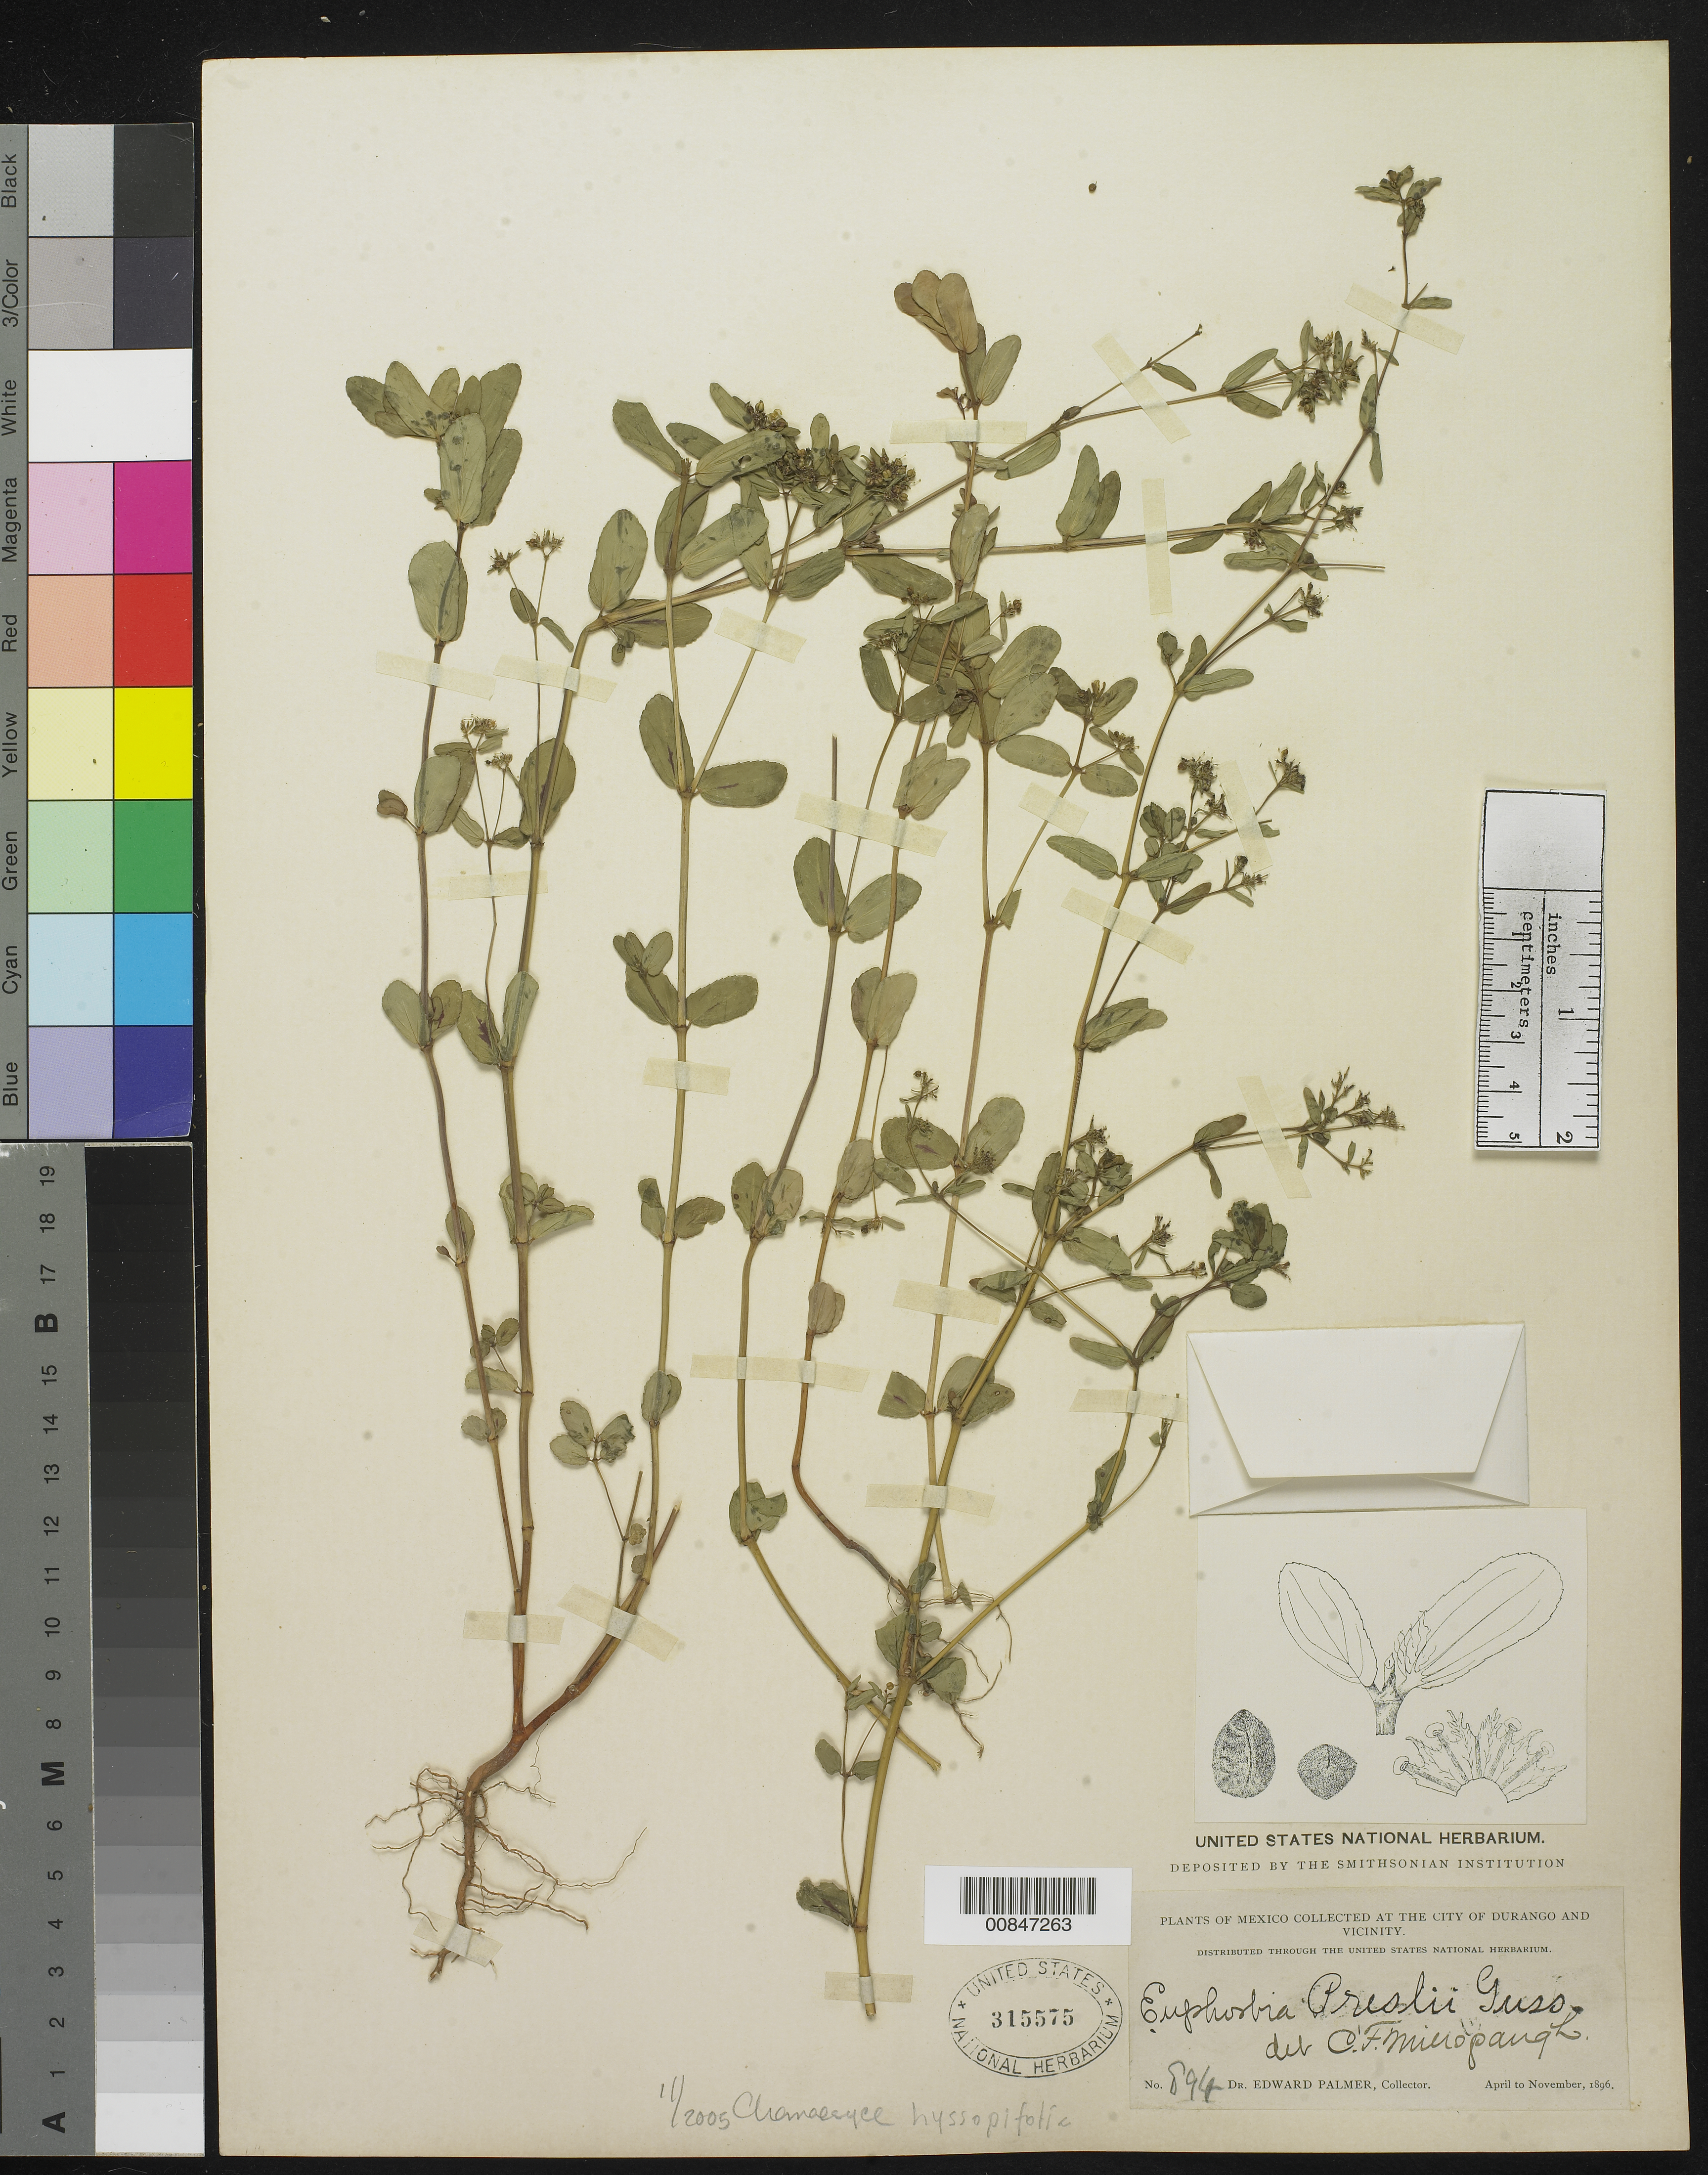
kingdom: Plantae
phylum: Tracheophyta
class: Magnoliopsida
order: Malpighiales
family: Euphorbiaceae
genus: Euphorbia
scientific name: Euphorbia hyssopifolia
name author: L.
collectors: E. Palmer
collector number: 894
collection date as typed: Apr 1896 to -- Nov 1896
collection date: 1896-04/1896-11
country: Mexico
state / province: Durango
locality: City of Durango and vicinity.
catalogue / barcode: US 315575